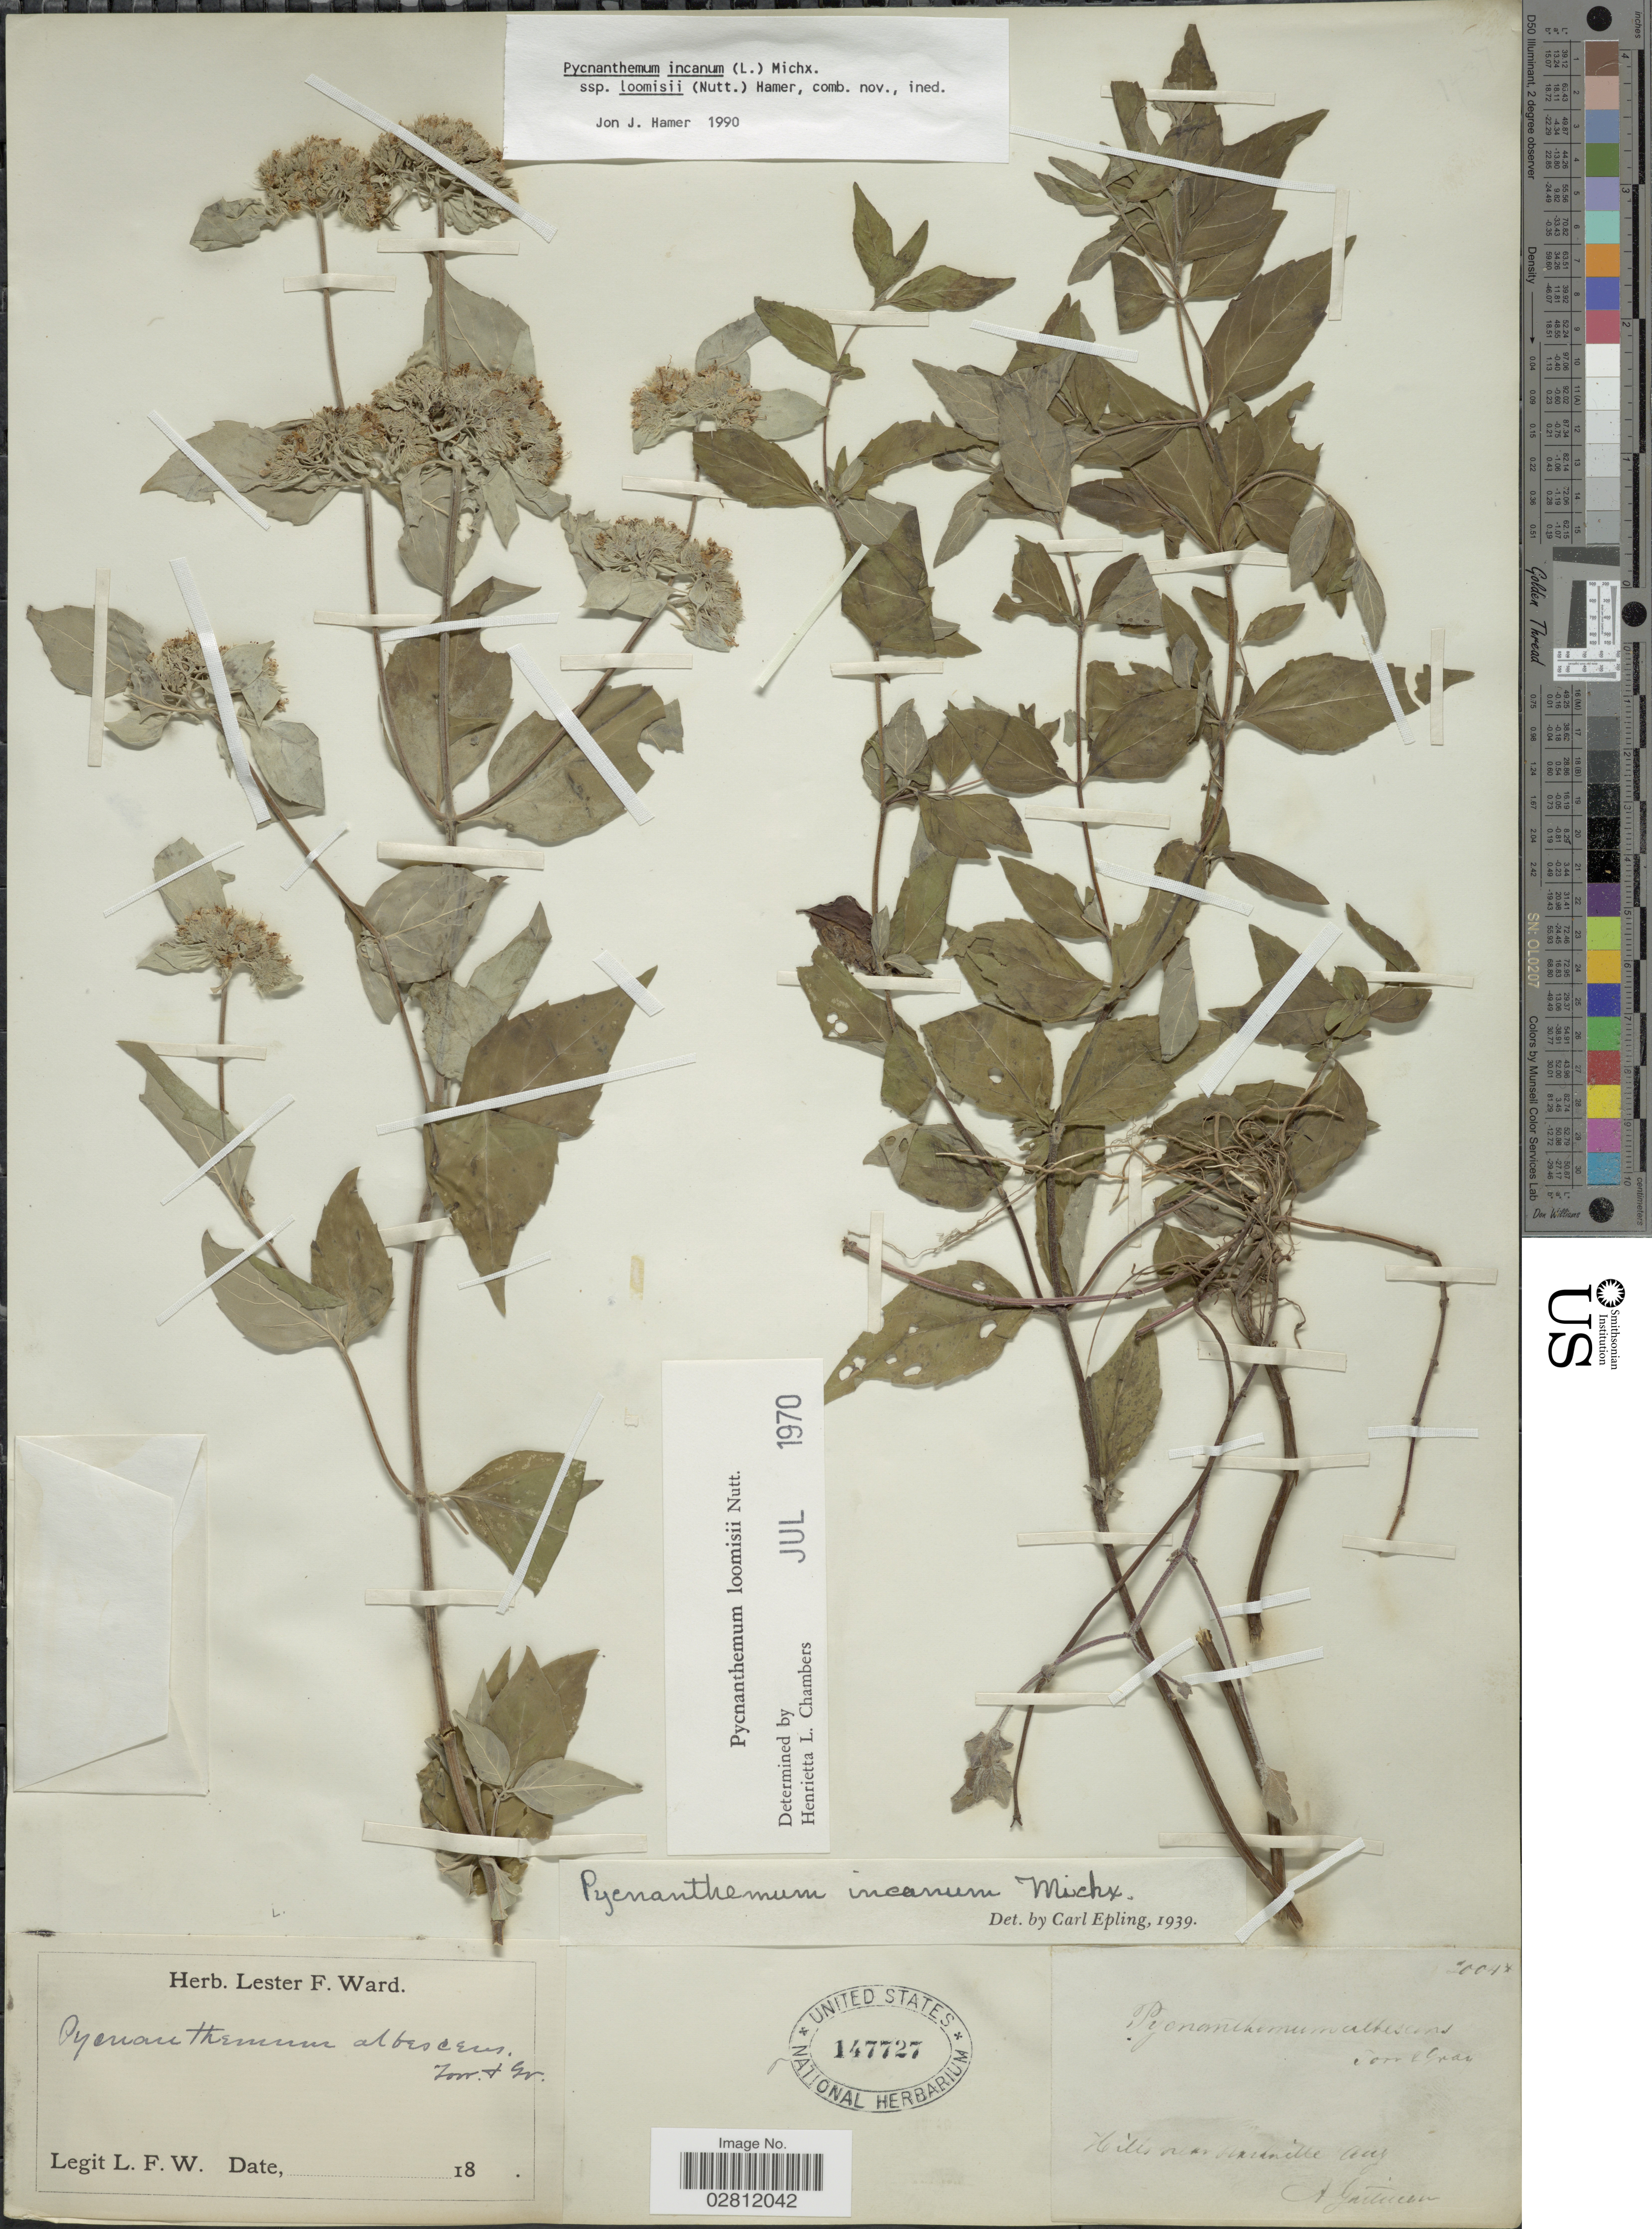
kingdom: Plantae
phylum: Tracheophyta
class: Magnoliopsida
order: Lamiales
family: Lamiaceae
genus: Pycnanthemum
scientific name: Pycnanthemum incanum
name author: (L.) Michx.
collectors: A. Gattinger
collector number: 1004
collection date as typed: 8 18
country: United States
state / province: Tennessee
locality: Hills near Nashville.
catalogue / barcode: US 147727